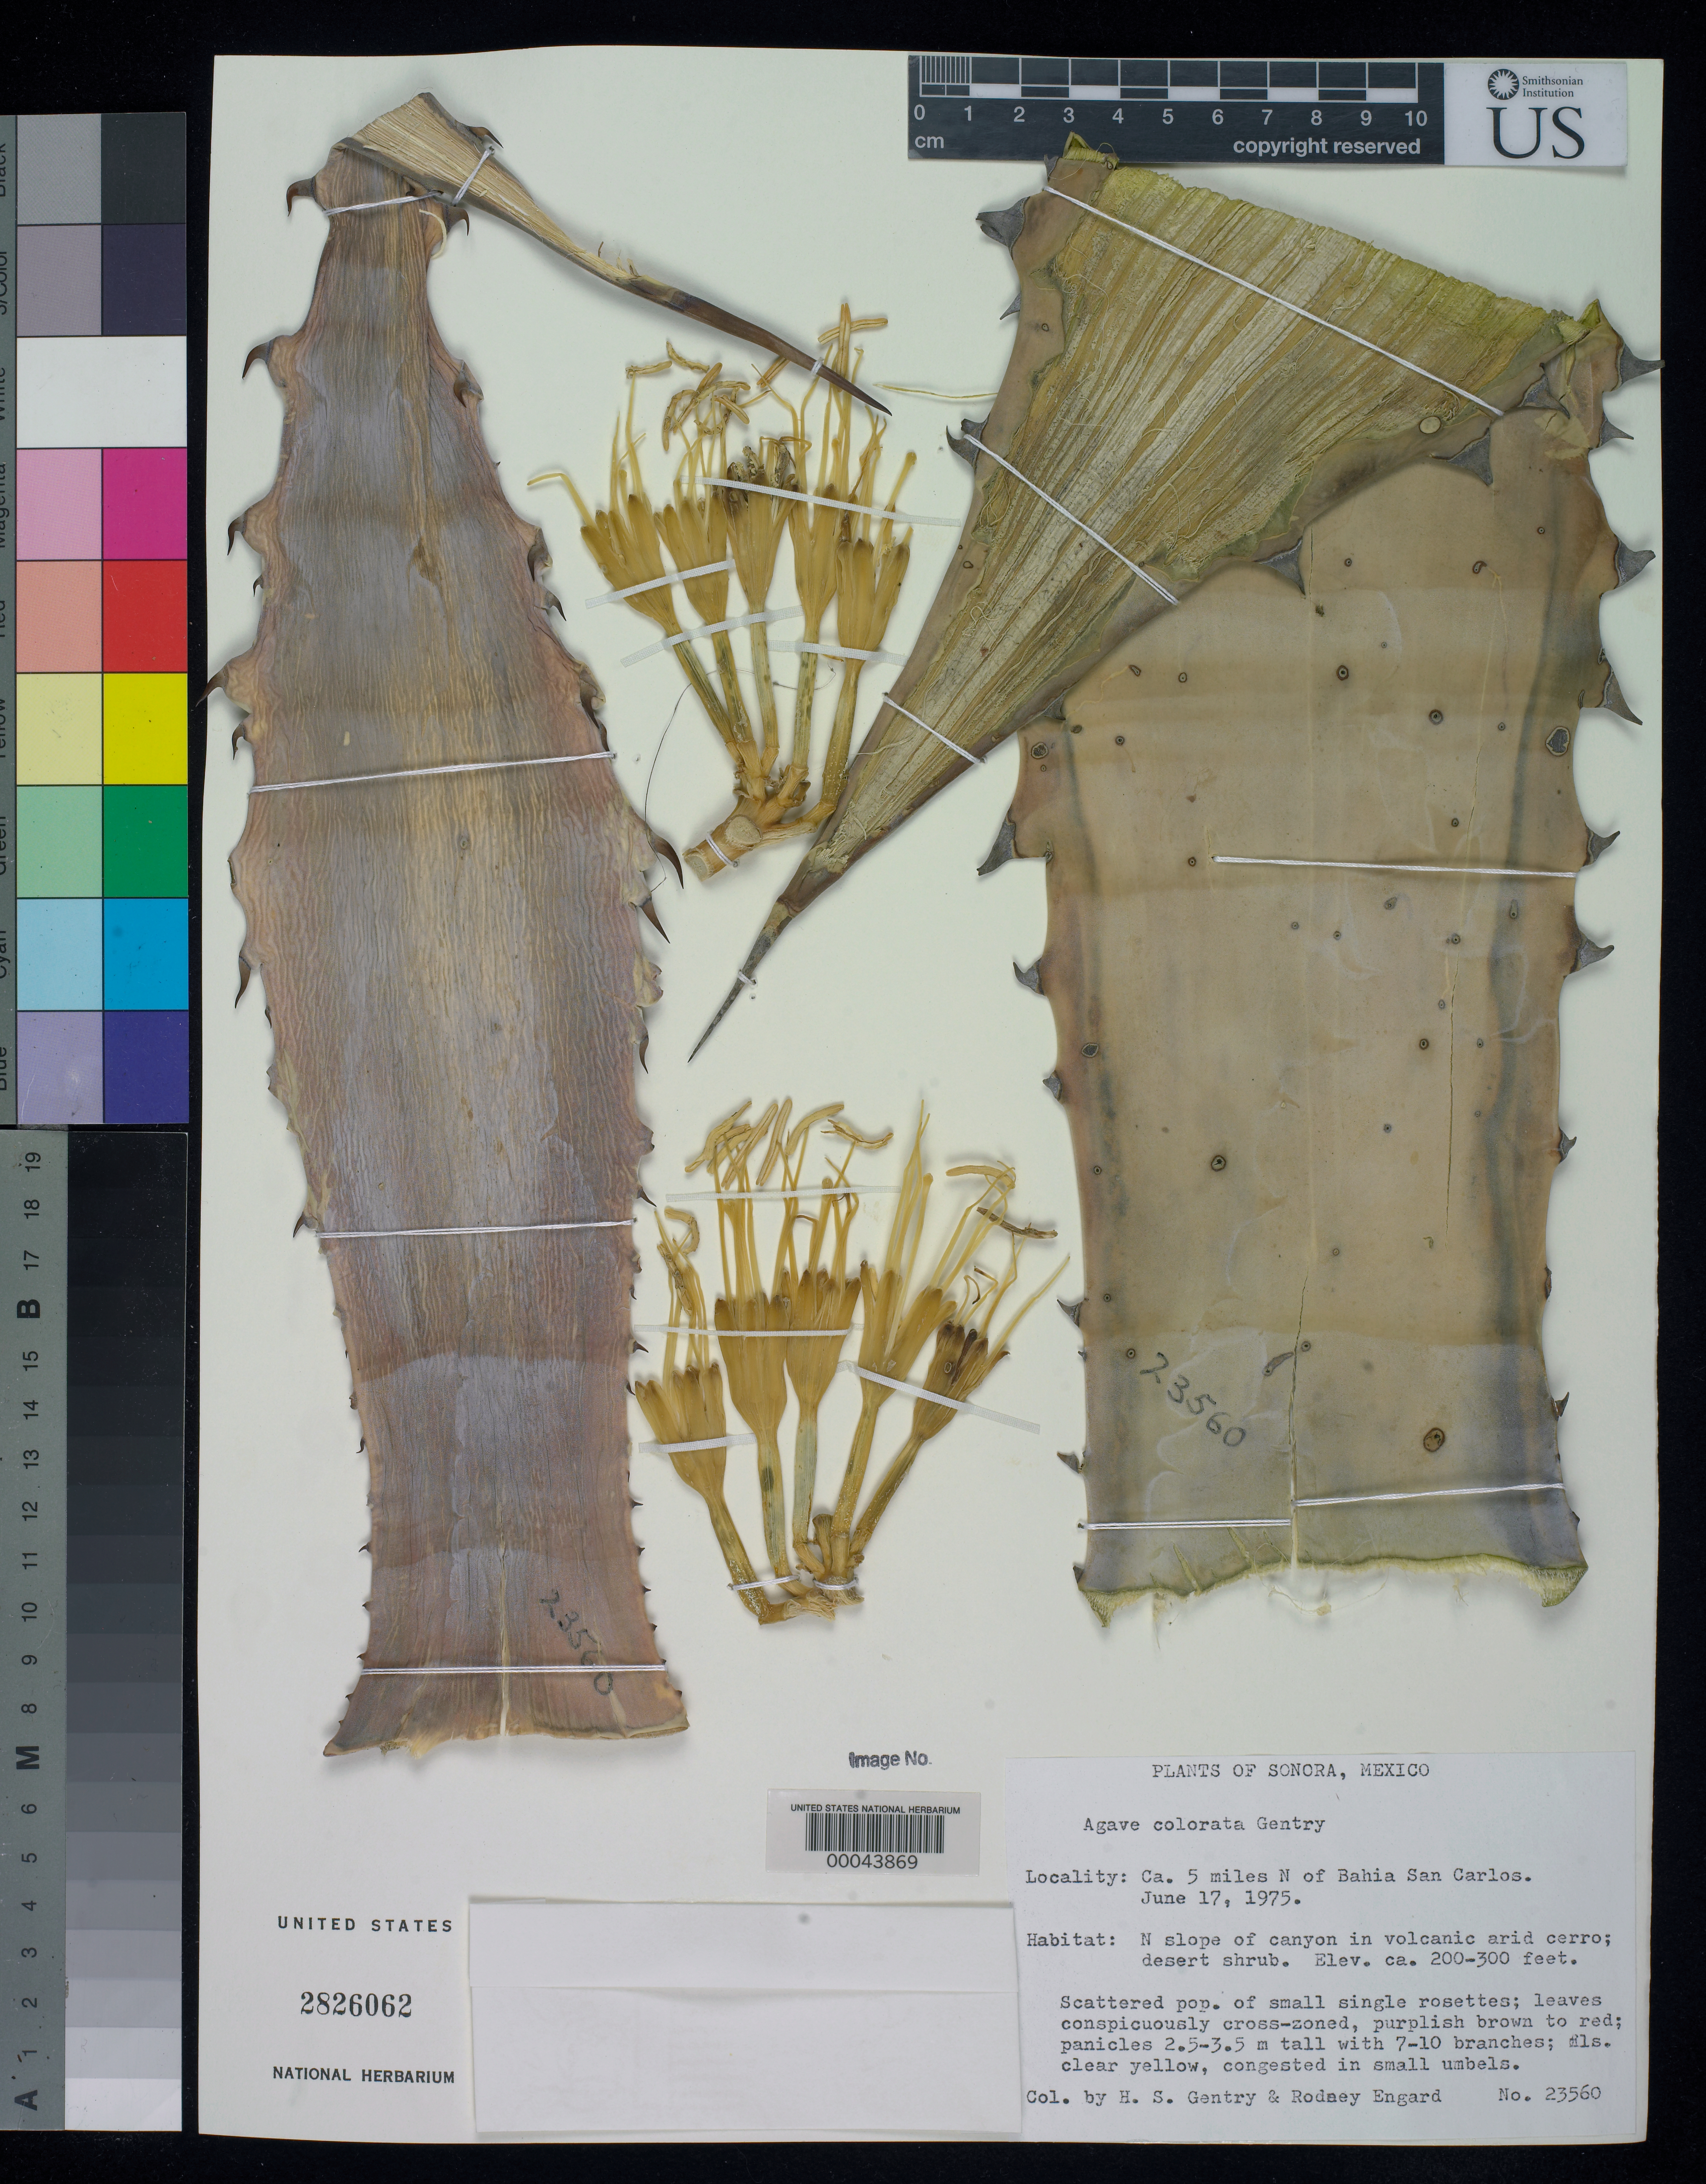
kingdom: Plantae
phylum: Tracheophyta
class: Liliopsida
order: Asparagales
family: Asparagaceae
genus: Agave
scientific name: Agave colorata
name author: Gentry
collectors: H. S. Gentry & R. Engard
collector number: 23560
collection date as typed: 17 Jun 1975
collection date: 1975-06-17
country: Mexico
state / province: Sonora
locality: Ca 5 mi N of bahia san carlos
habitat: N slope of canyon in volcanic arid cerro; desert shrub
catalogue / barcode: US 2826062